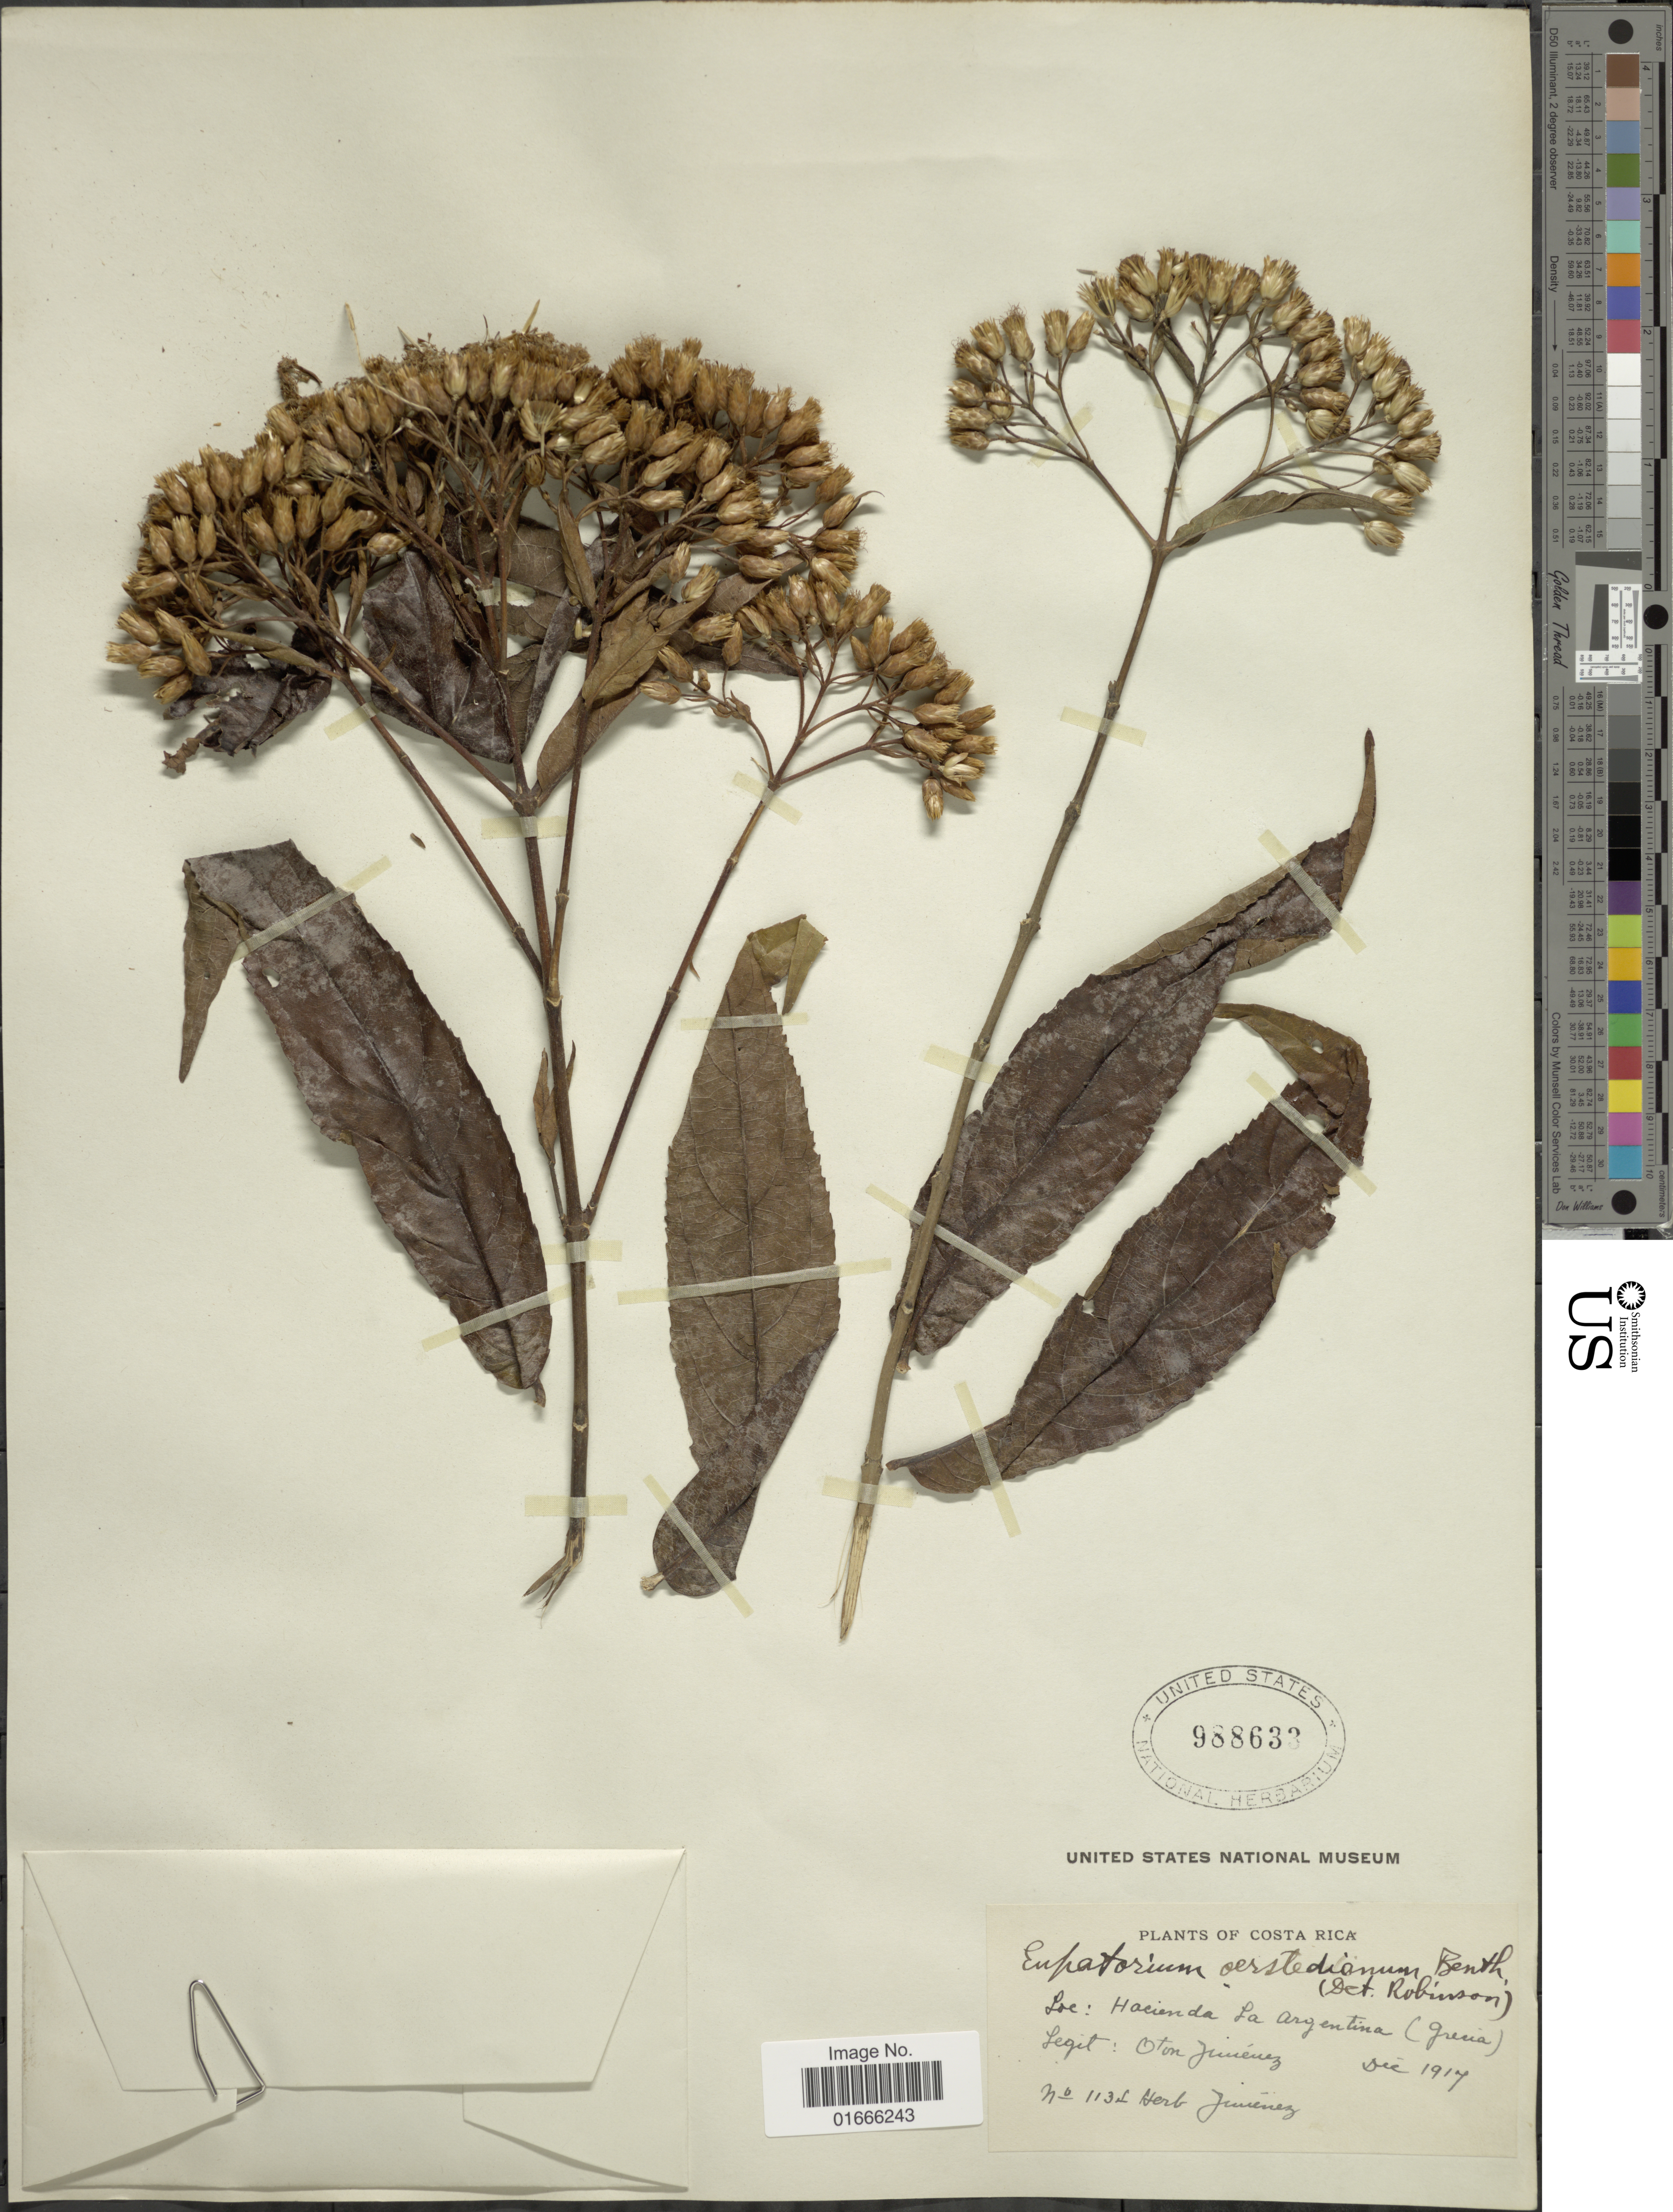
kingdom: Plantae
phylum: Tracheophyta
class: Magnoliopsida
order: Asterales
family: Asteraceae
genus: Chromolaena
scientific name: Chromolaena oerstediana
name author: (B.L. Rob. ex Oerst.) R.M. King & H. Rob.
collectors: O. Jimenez L.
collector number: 1134*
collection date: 1917-12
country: Costa Rica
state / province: Alajuela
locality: Hacienda La Argentina (Grecia)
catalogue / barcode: US 988633